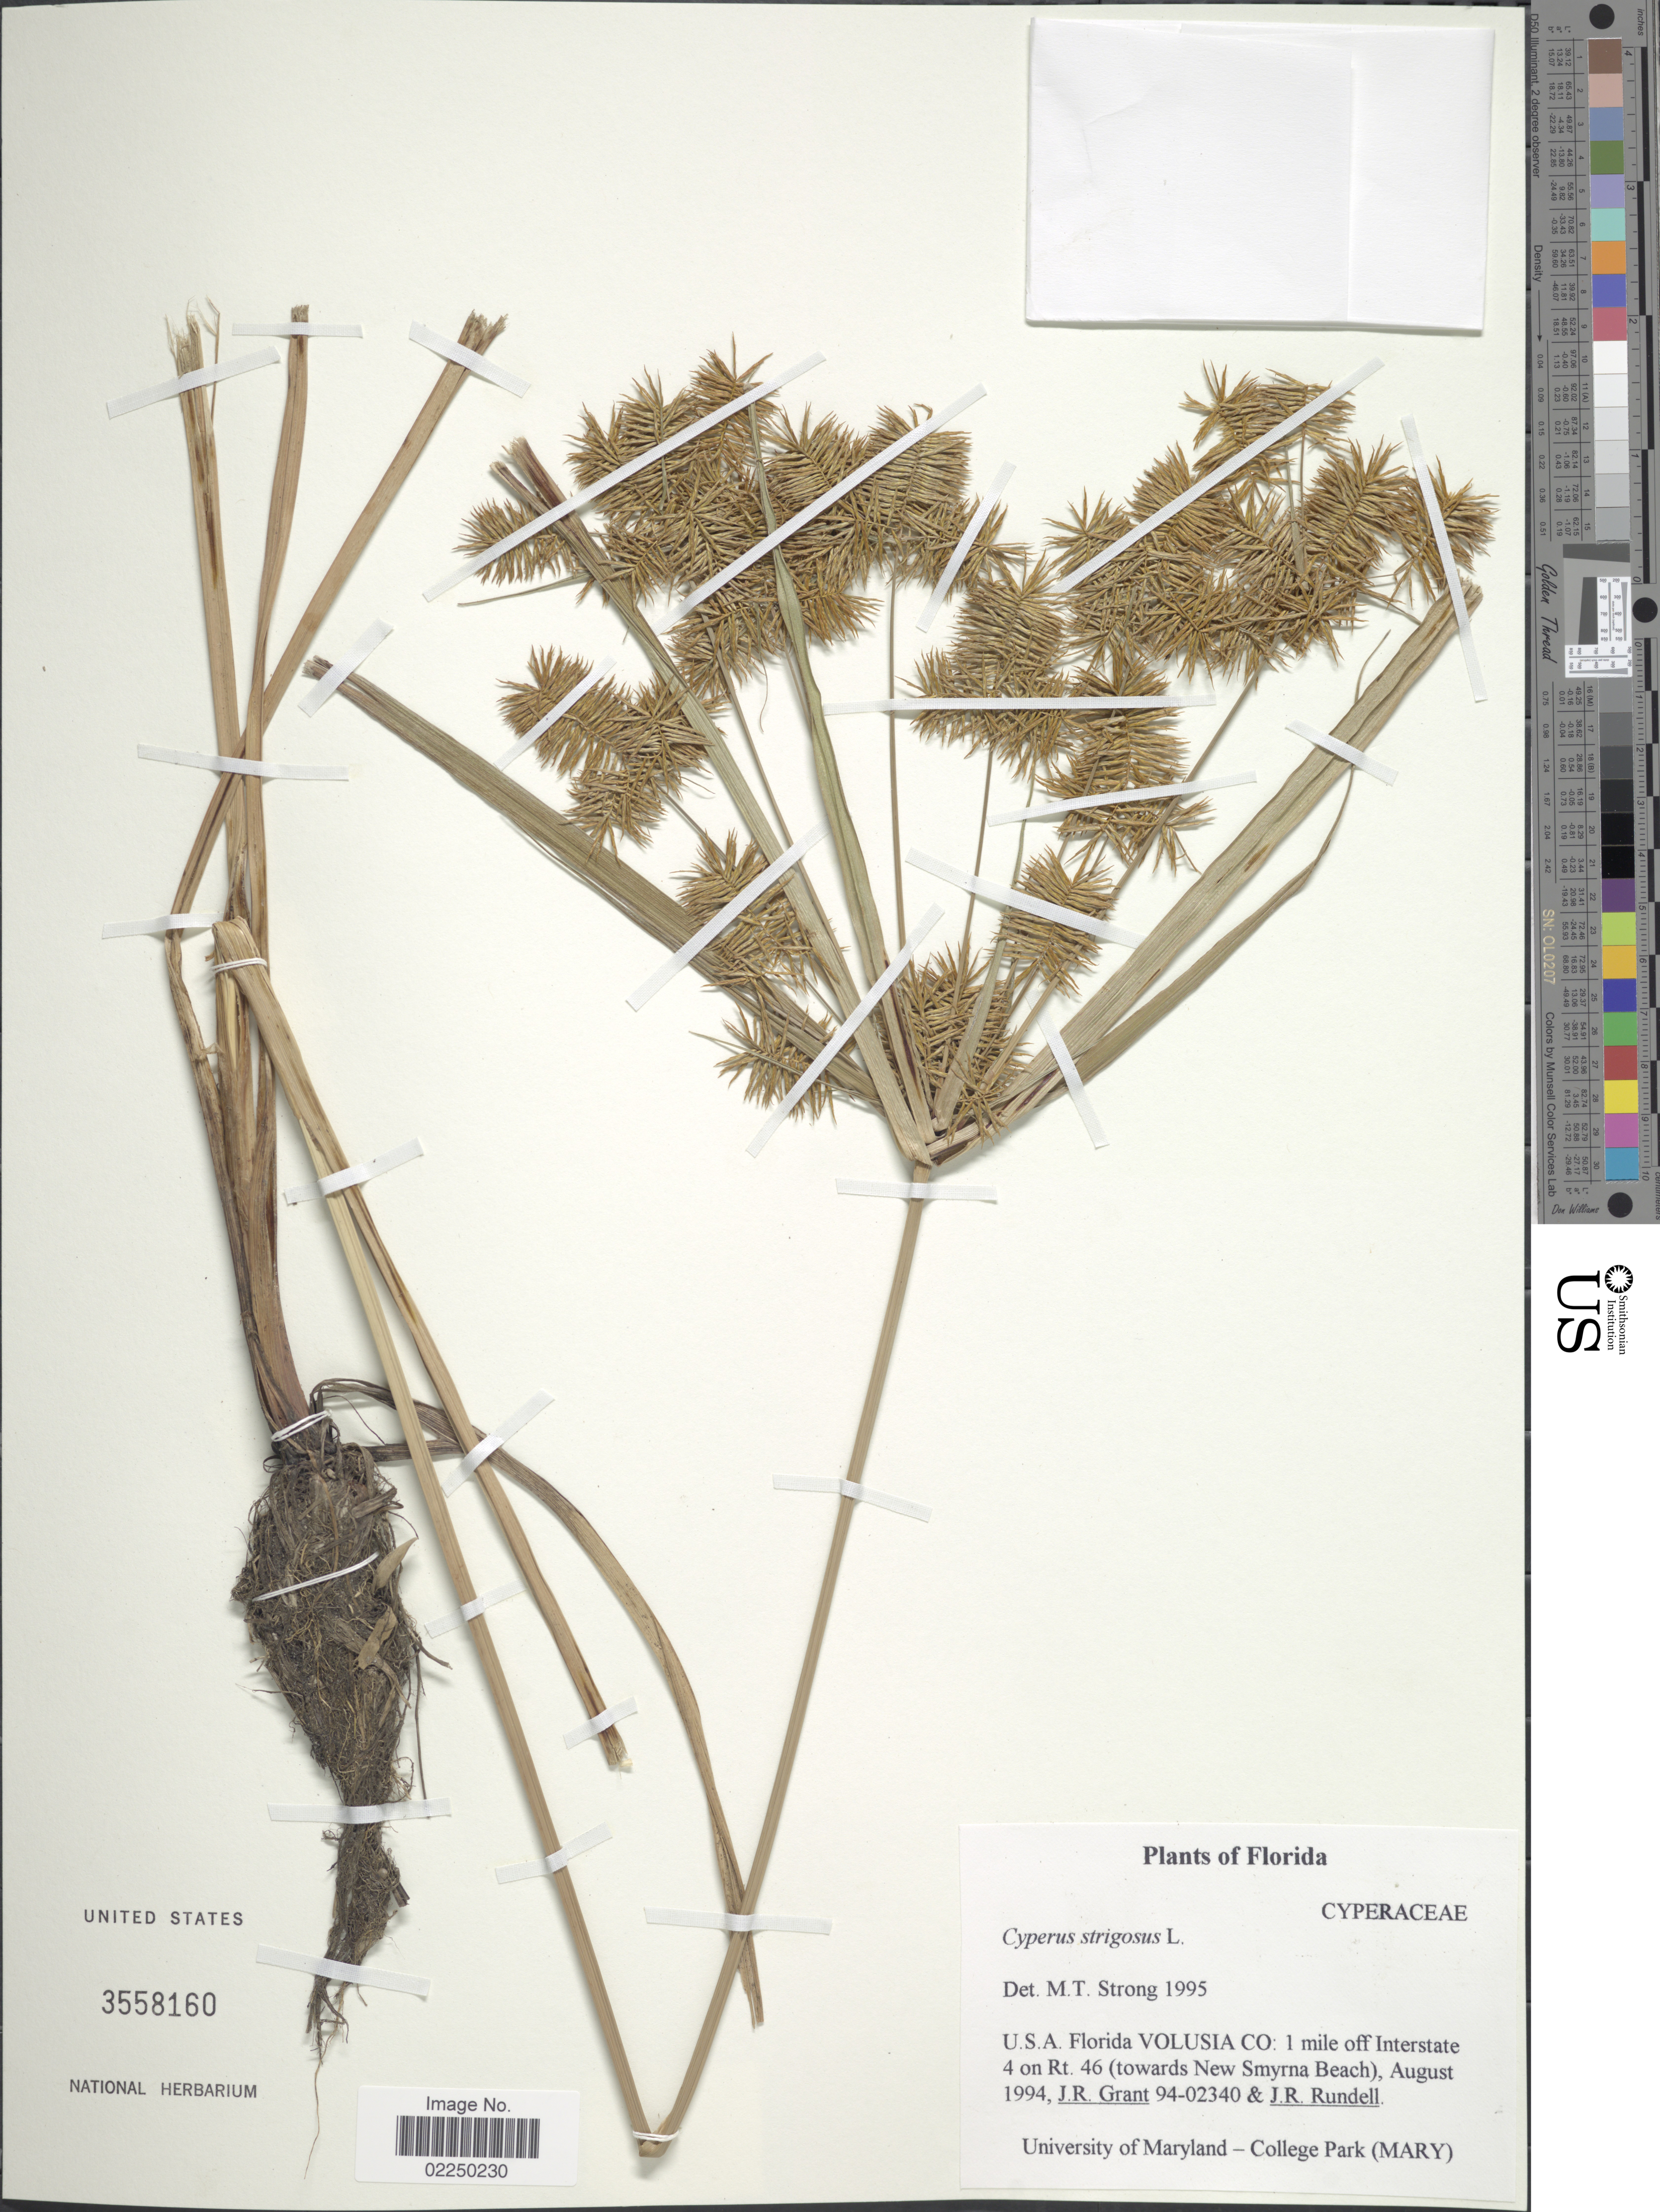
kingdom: Plantae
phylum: Tracheophyta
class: Liliopsida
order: Poales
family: Cyperaceae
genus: Cyperus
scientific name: Cyperus strigosus L.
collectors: J. Grant & J. R. Rundell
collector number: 94-02340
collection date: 1994-08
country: United States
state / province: Florida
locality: Volusia Co: 1 mile off Interstate 4 on Rt. 46 (towards NEw Smyrna Beach)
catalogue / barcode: US 3558160